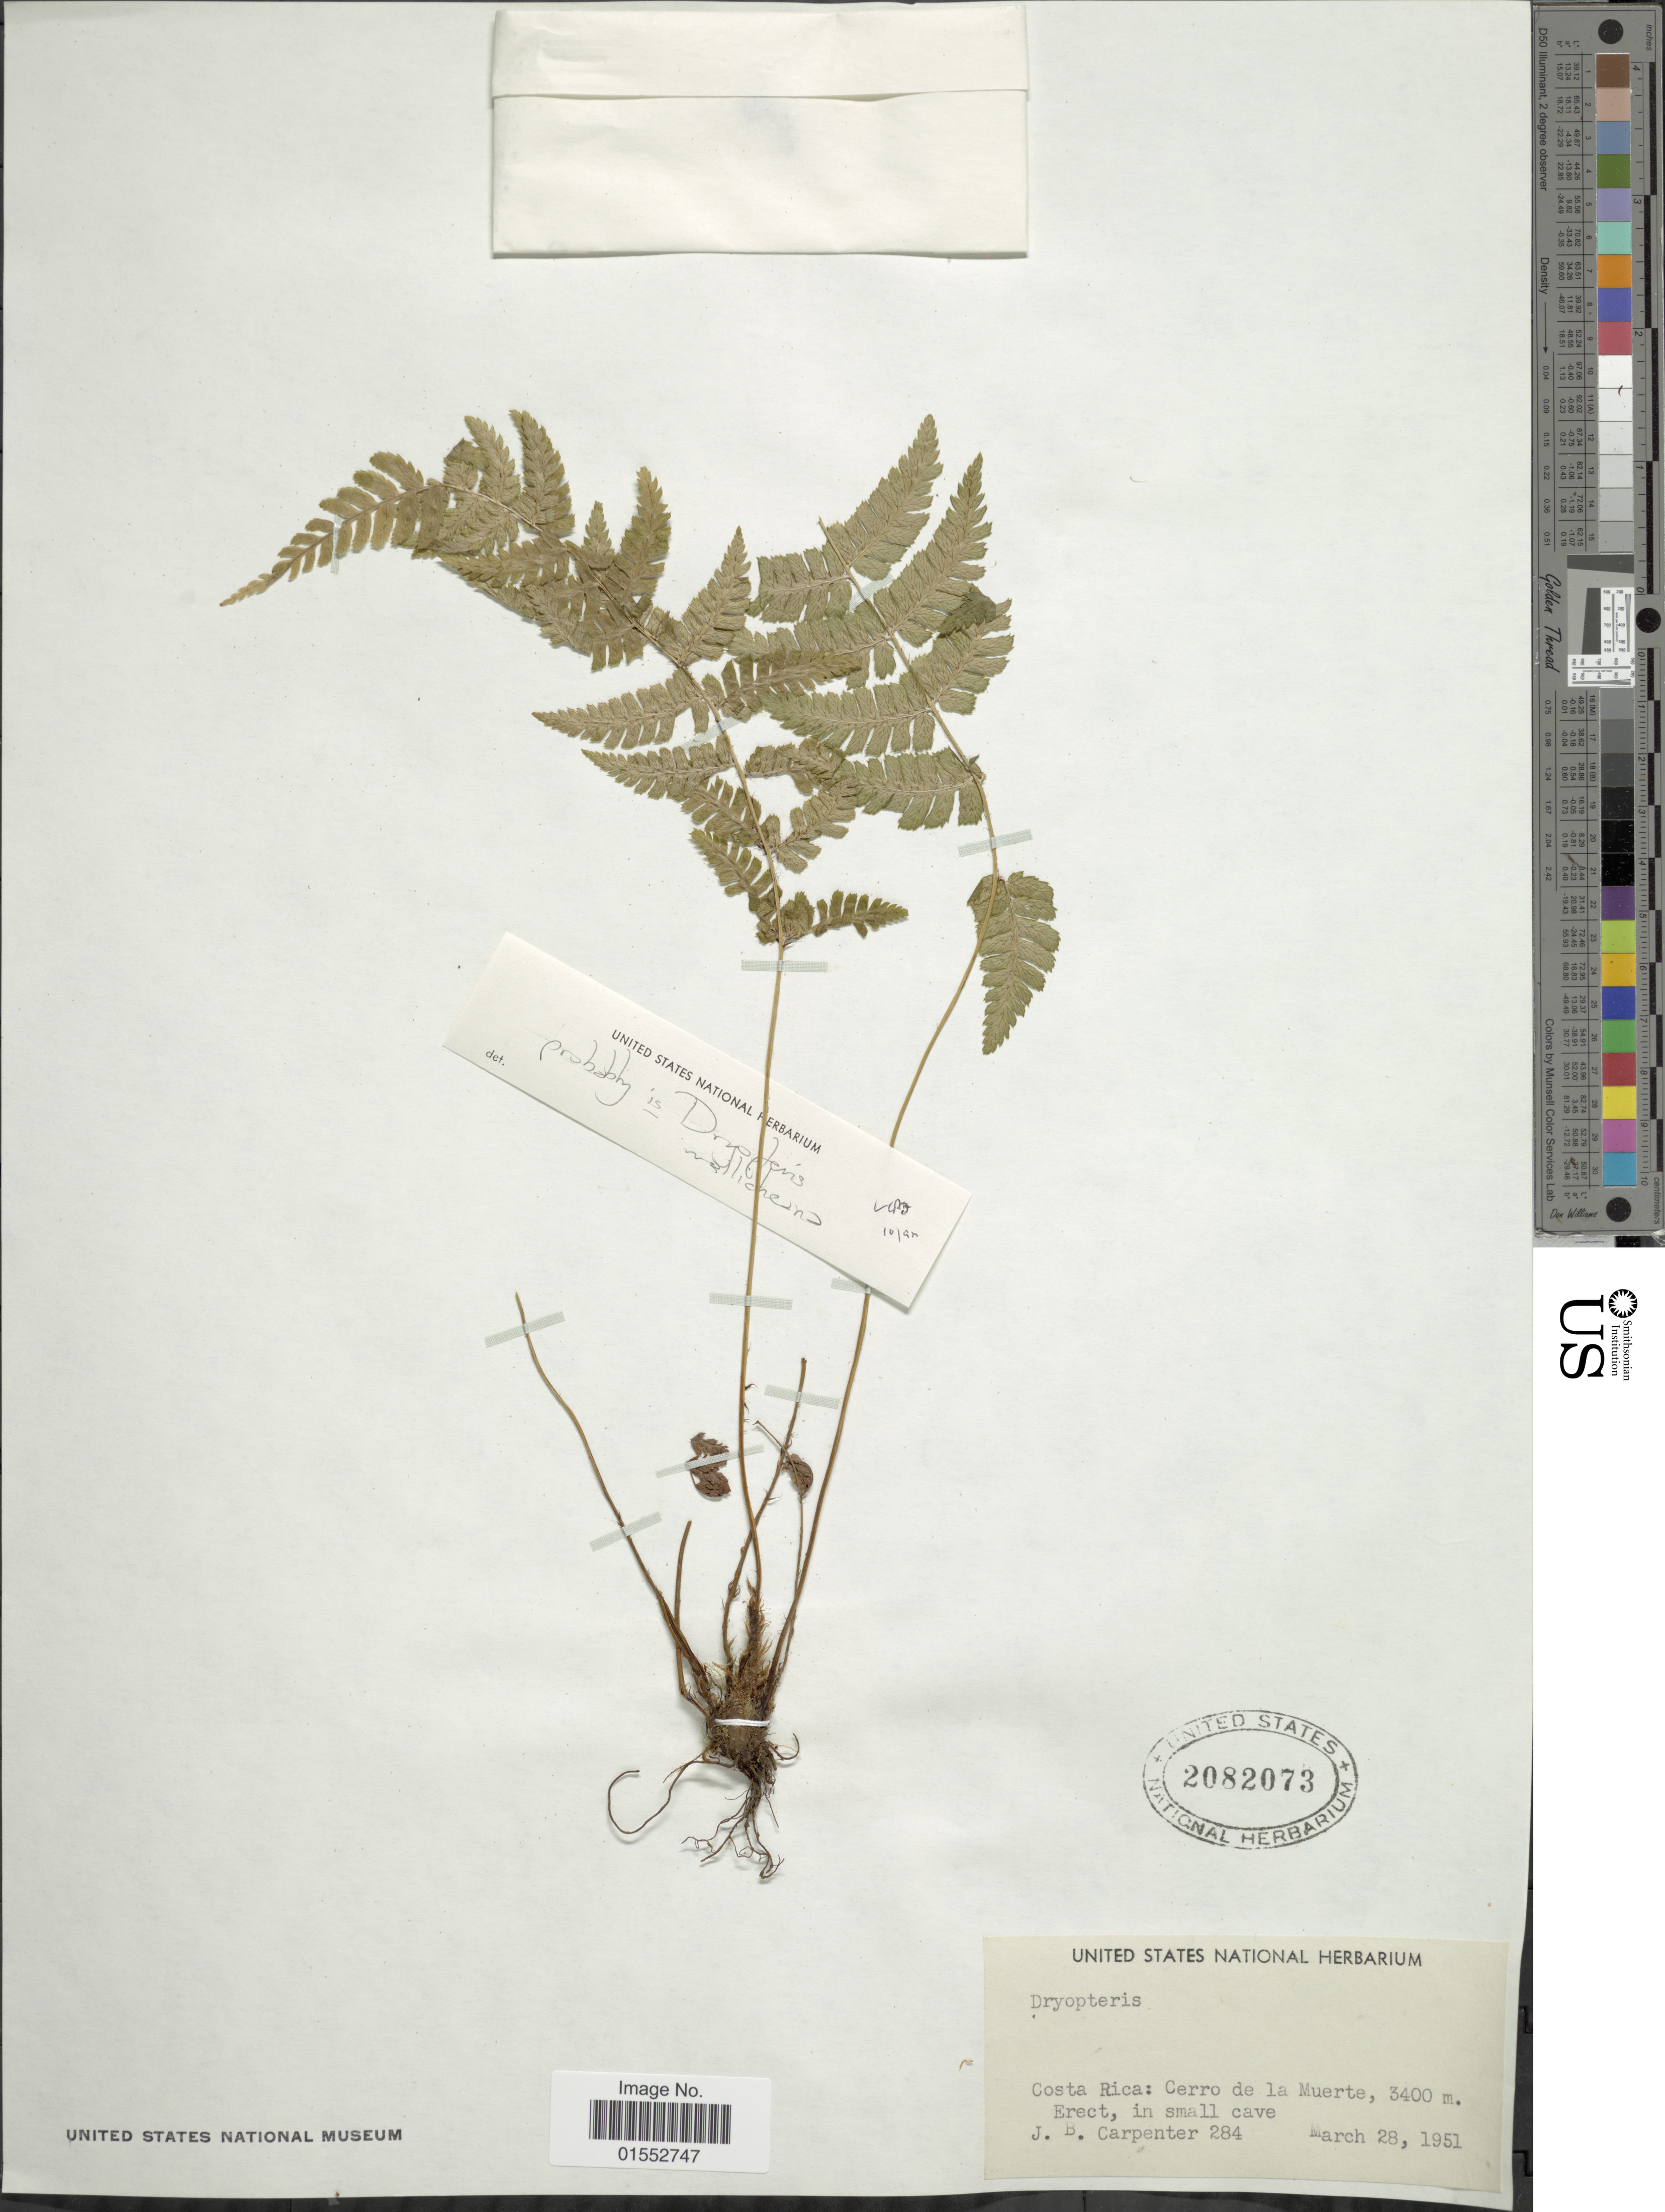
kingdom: Plantae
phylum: Tracheophyta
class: Polypodiopsida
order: Polypodiales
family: Dryopteridaceae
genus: Dryopteris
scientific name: Dryopteris wallichiana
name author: (Spreng.) Hyl.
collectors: J. Carpenter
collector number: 284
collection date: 1951-03-28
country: Costa Rica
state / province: San José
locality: Cerro de la Muerte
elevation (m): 3400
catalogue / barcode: US 2082073